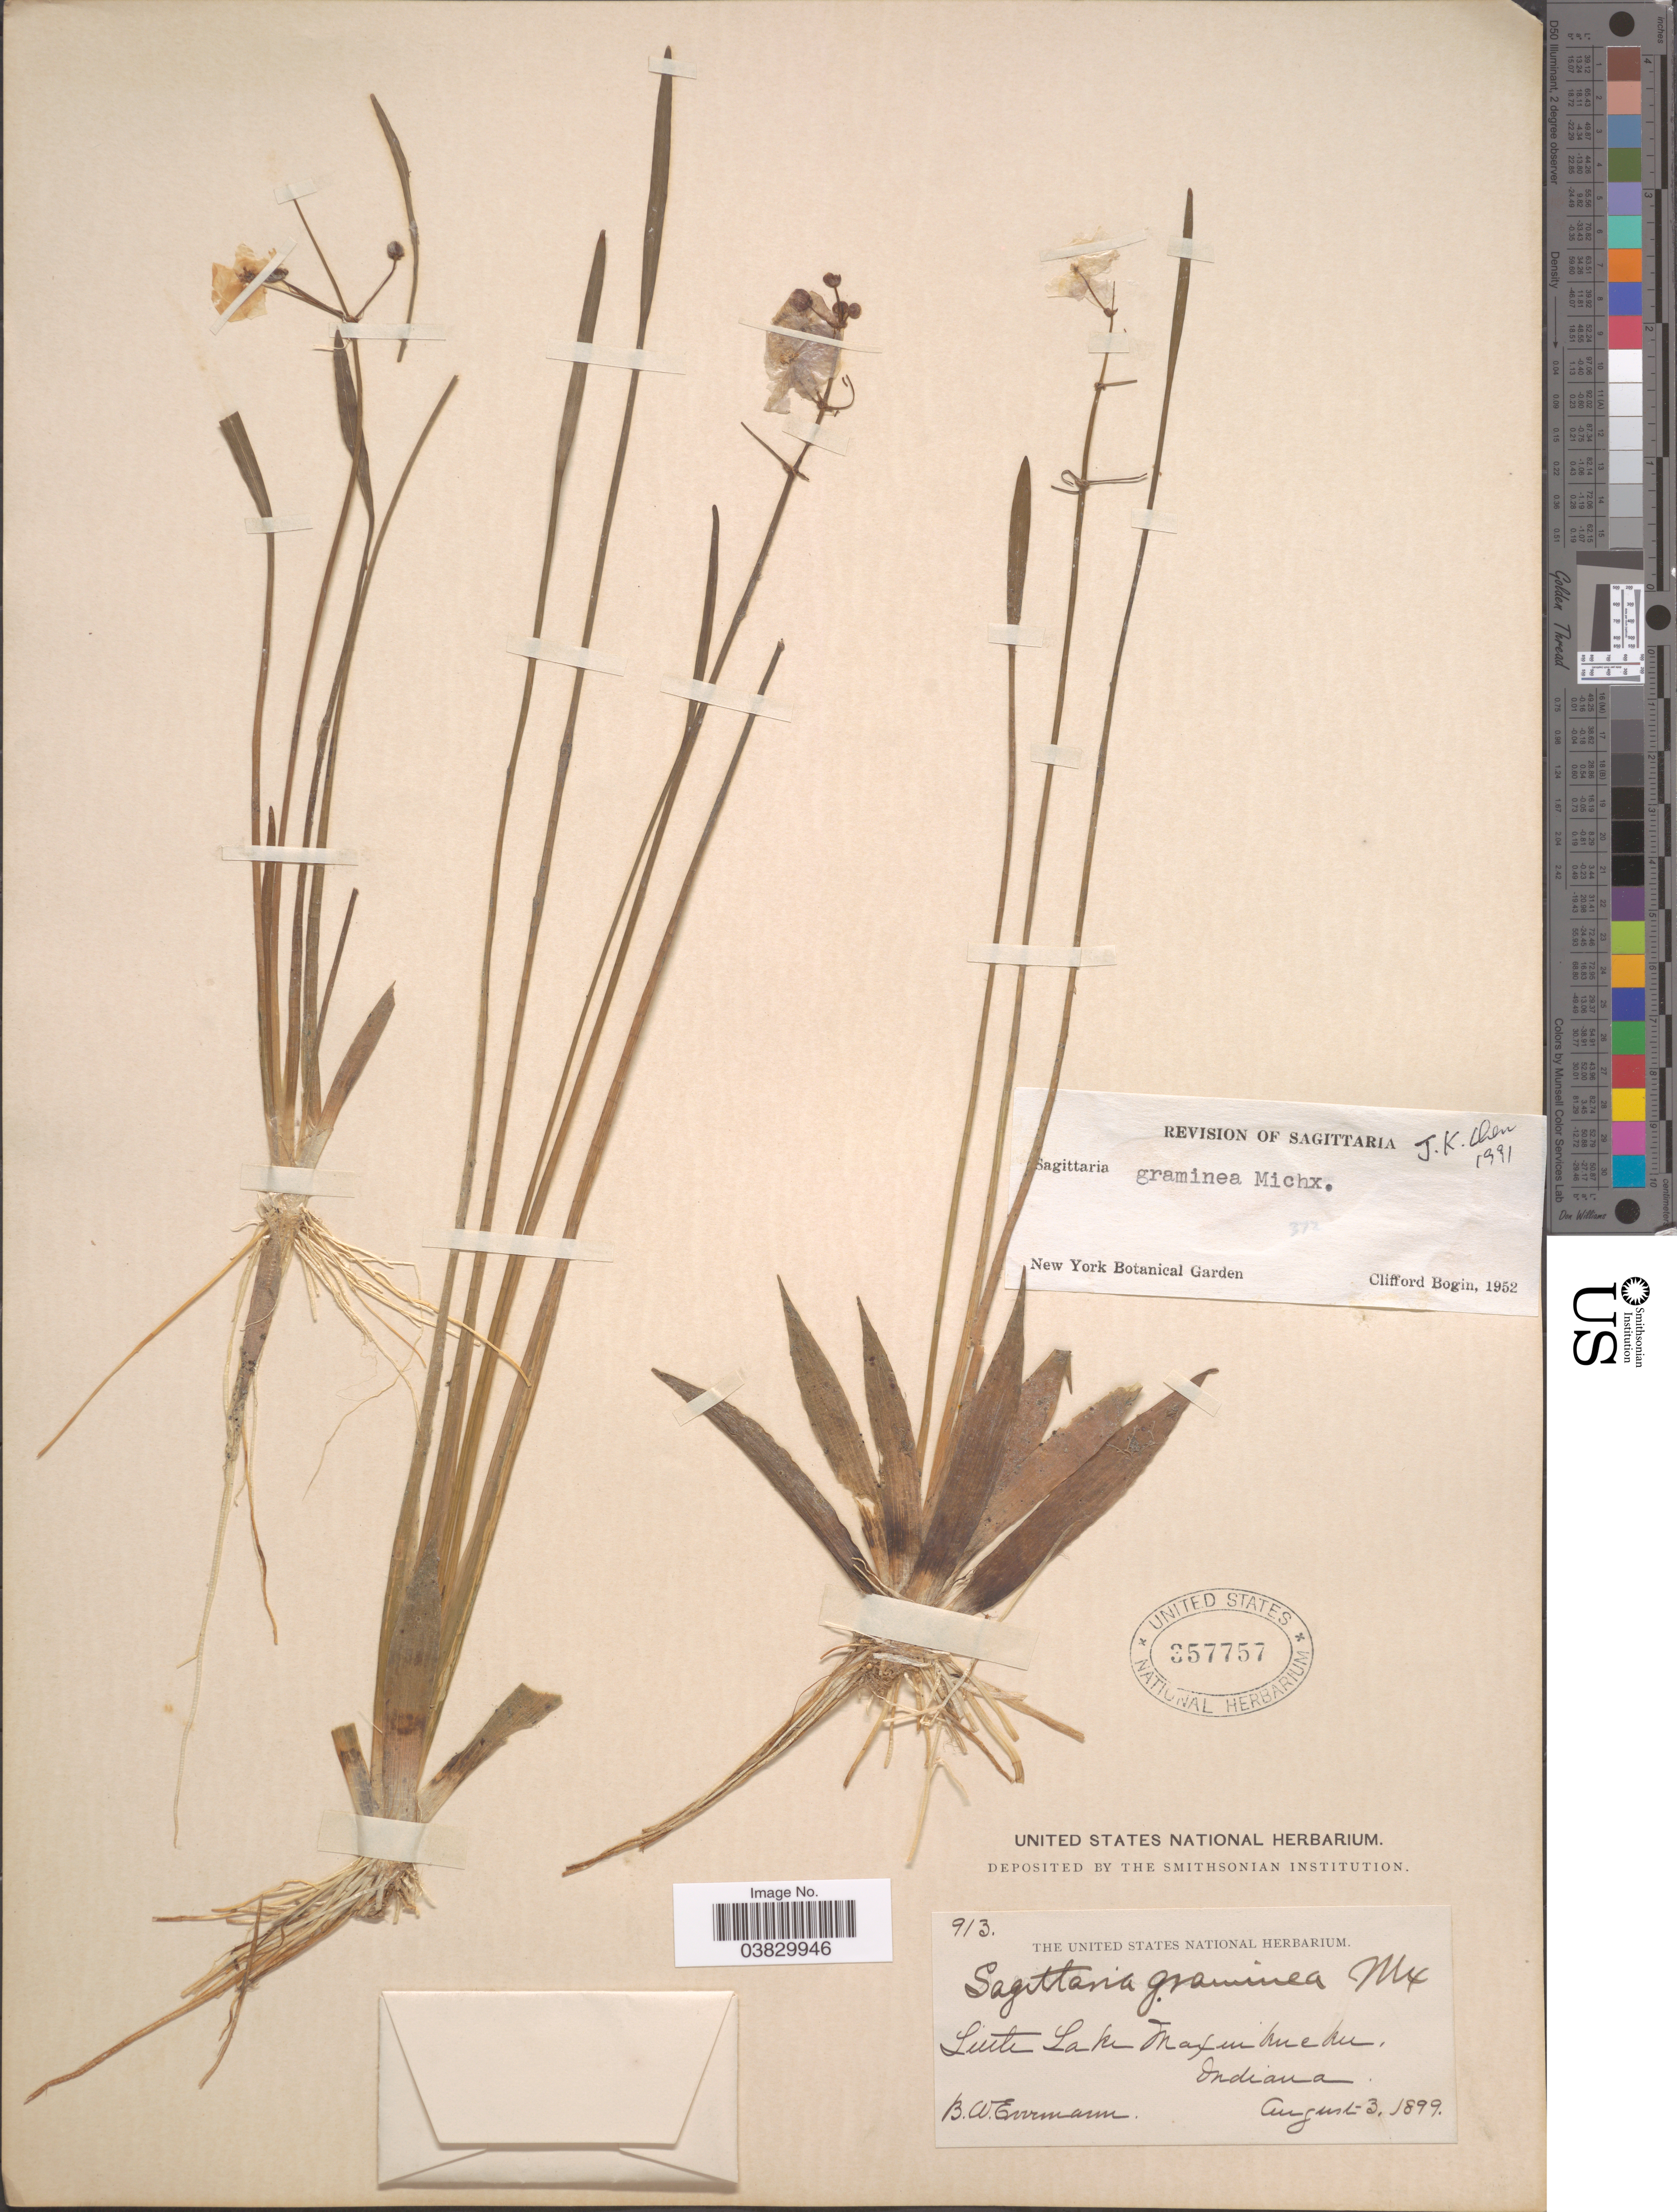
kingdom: Plantae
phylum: Tracheophyta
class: Liliopsida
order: Alismatales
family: Alismataceae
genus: Sagittaria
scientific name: Sagittaria graminea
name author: Michx.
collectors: B. W. Evermann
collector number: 913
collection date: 1899-08-03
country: United States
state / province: Indiana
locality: Little Lake Maxinkuckee.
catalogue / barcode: US 357757